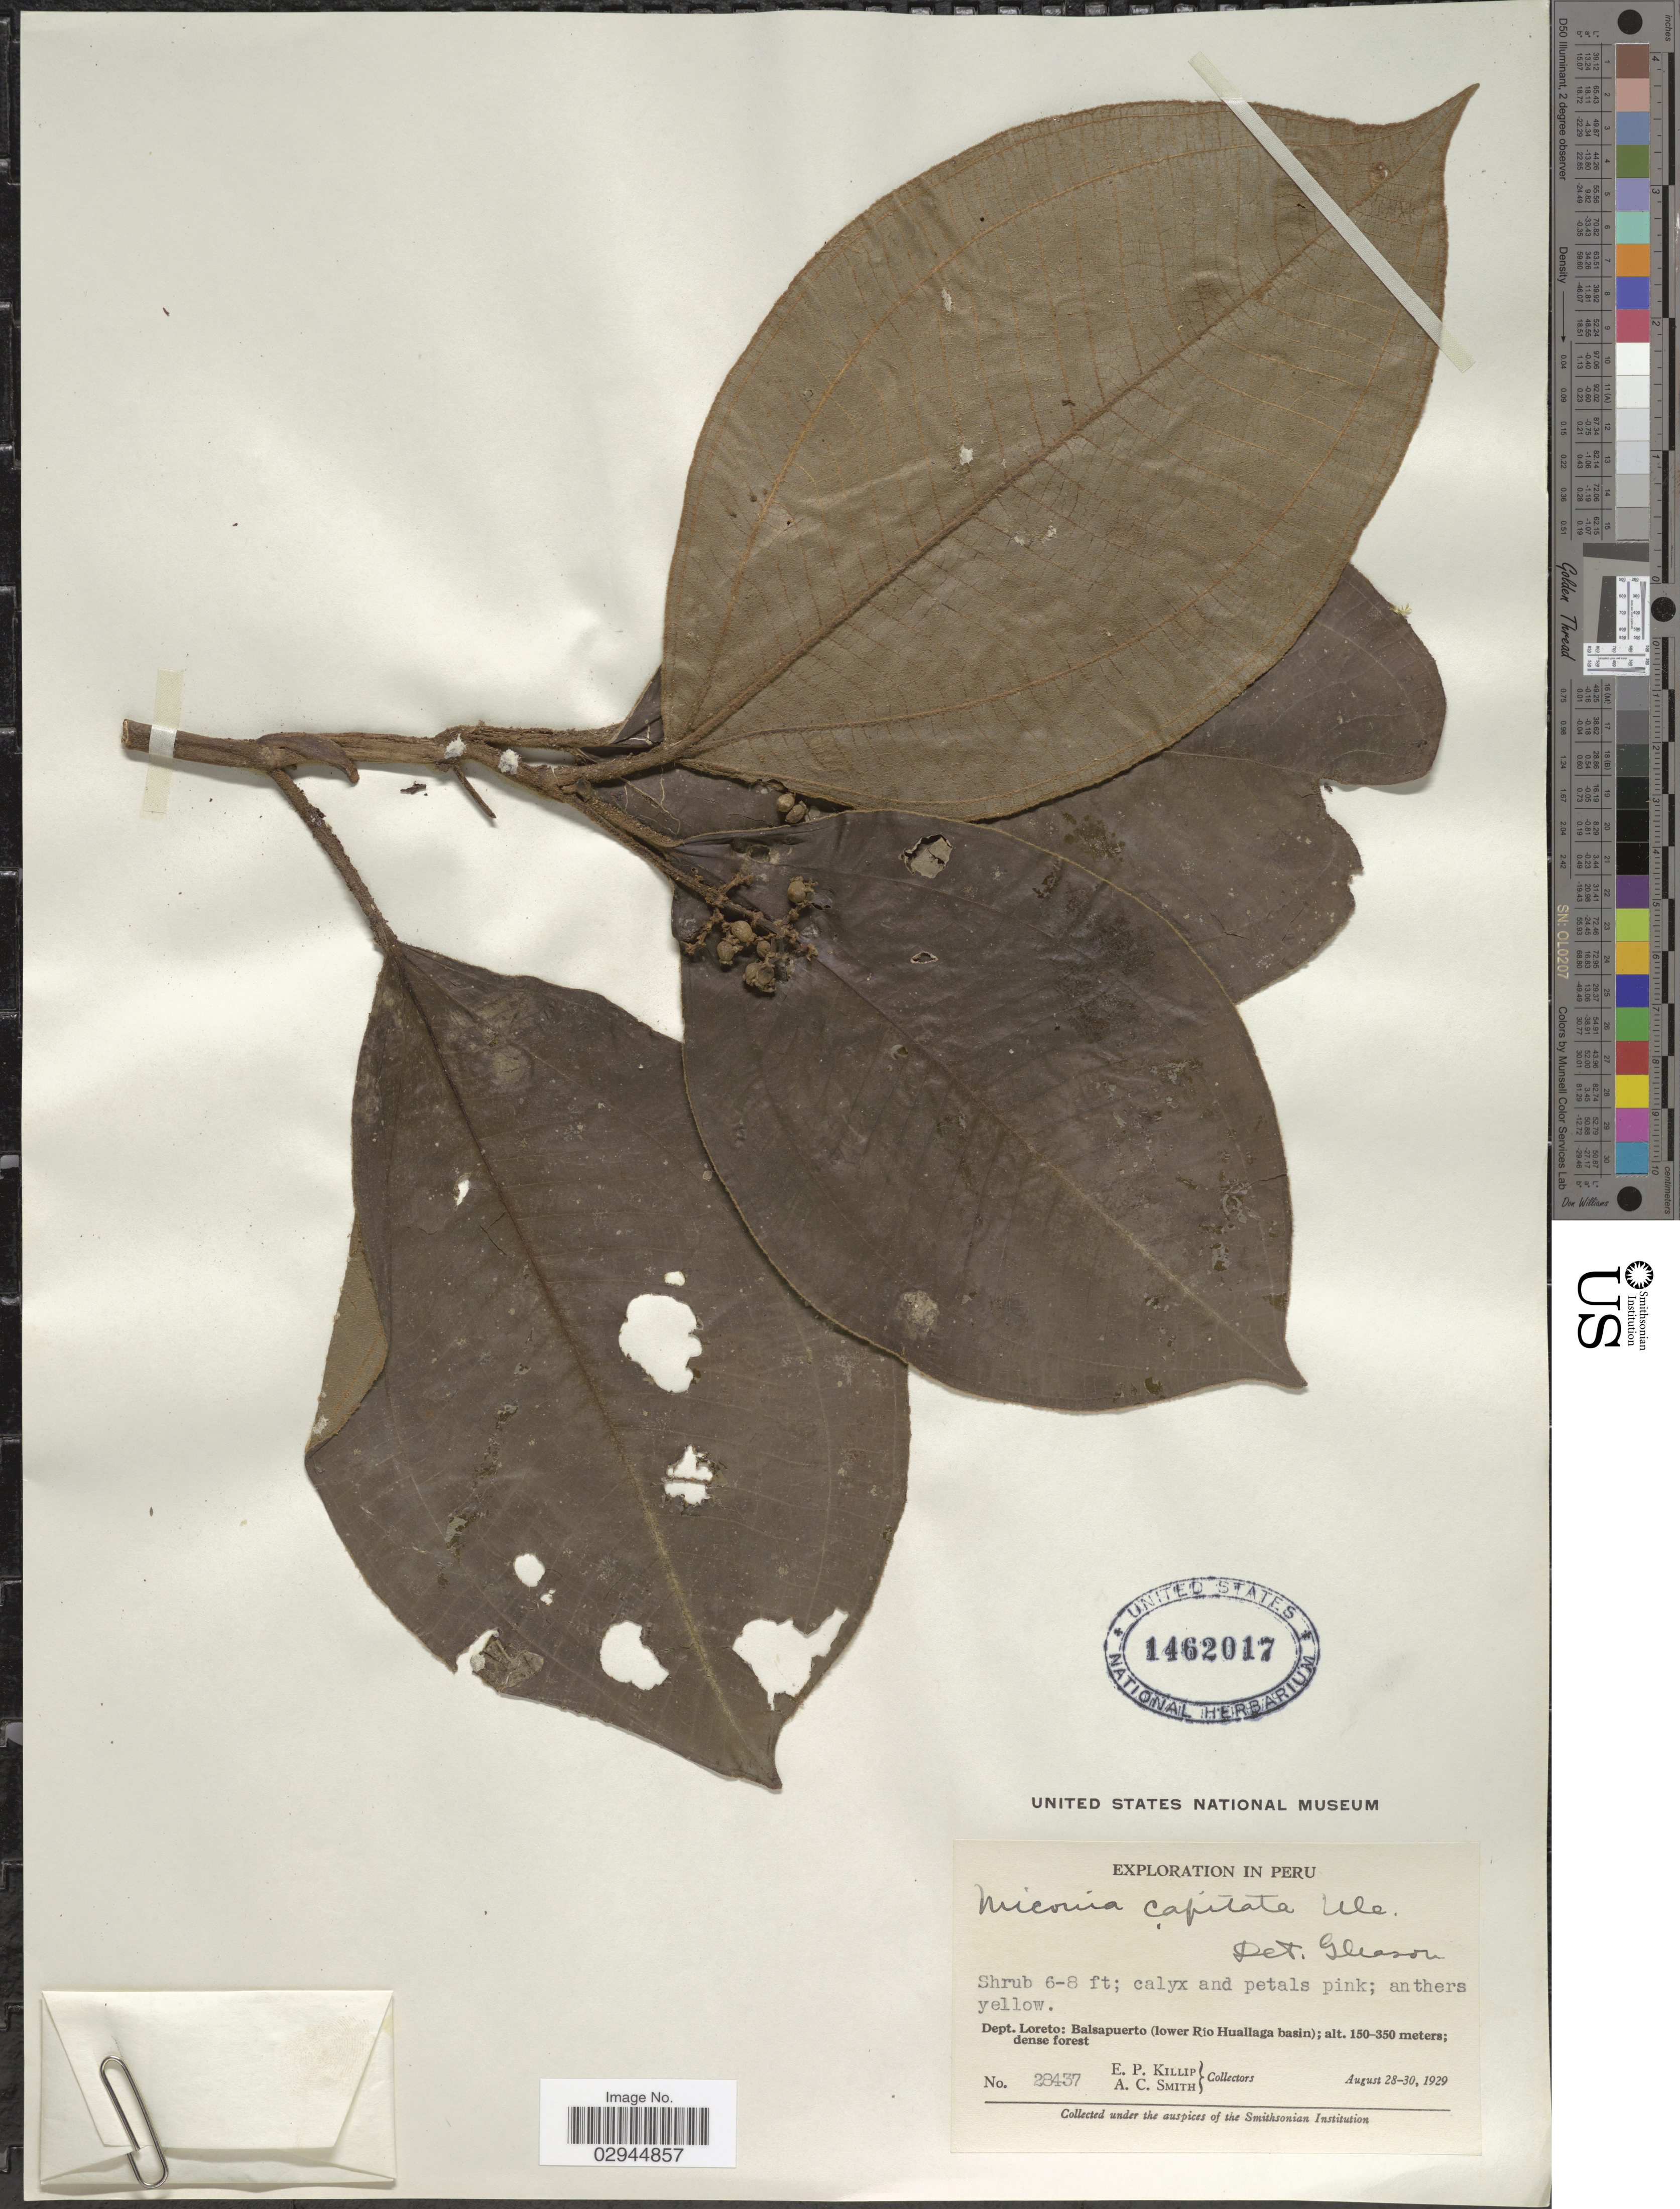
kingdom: Plantae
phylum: Tracheophyta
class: Magnoliopsida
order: Myrtales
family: Melastomataceae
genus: Miconia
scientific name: Miconia vittata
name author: (Linden & André) Cogn.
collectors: E. P. Killip & A. C. Smith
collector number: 28437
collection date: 1929-08-28/1929-08-30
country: Peru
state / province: Loreto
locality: Dept. Loreto: Balsapuerto (lower Río Huallaga basin).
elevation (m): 150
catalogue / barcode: US 1462017